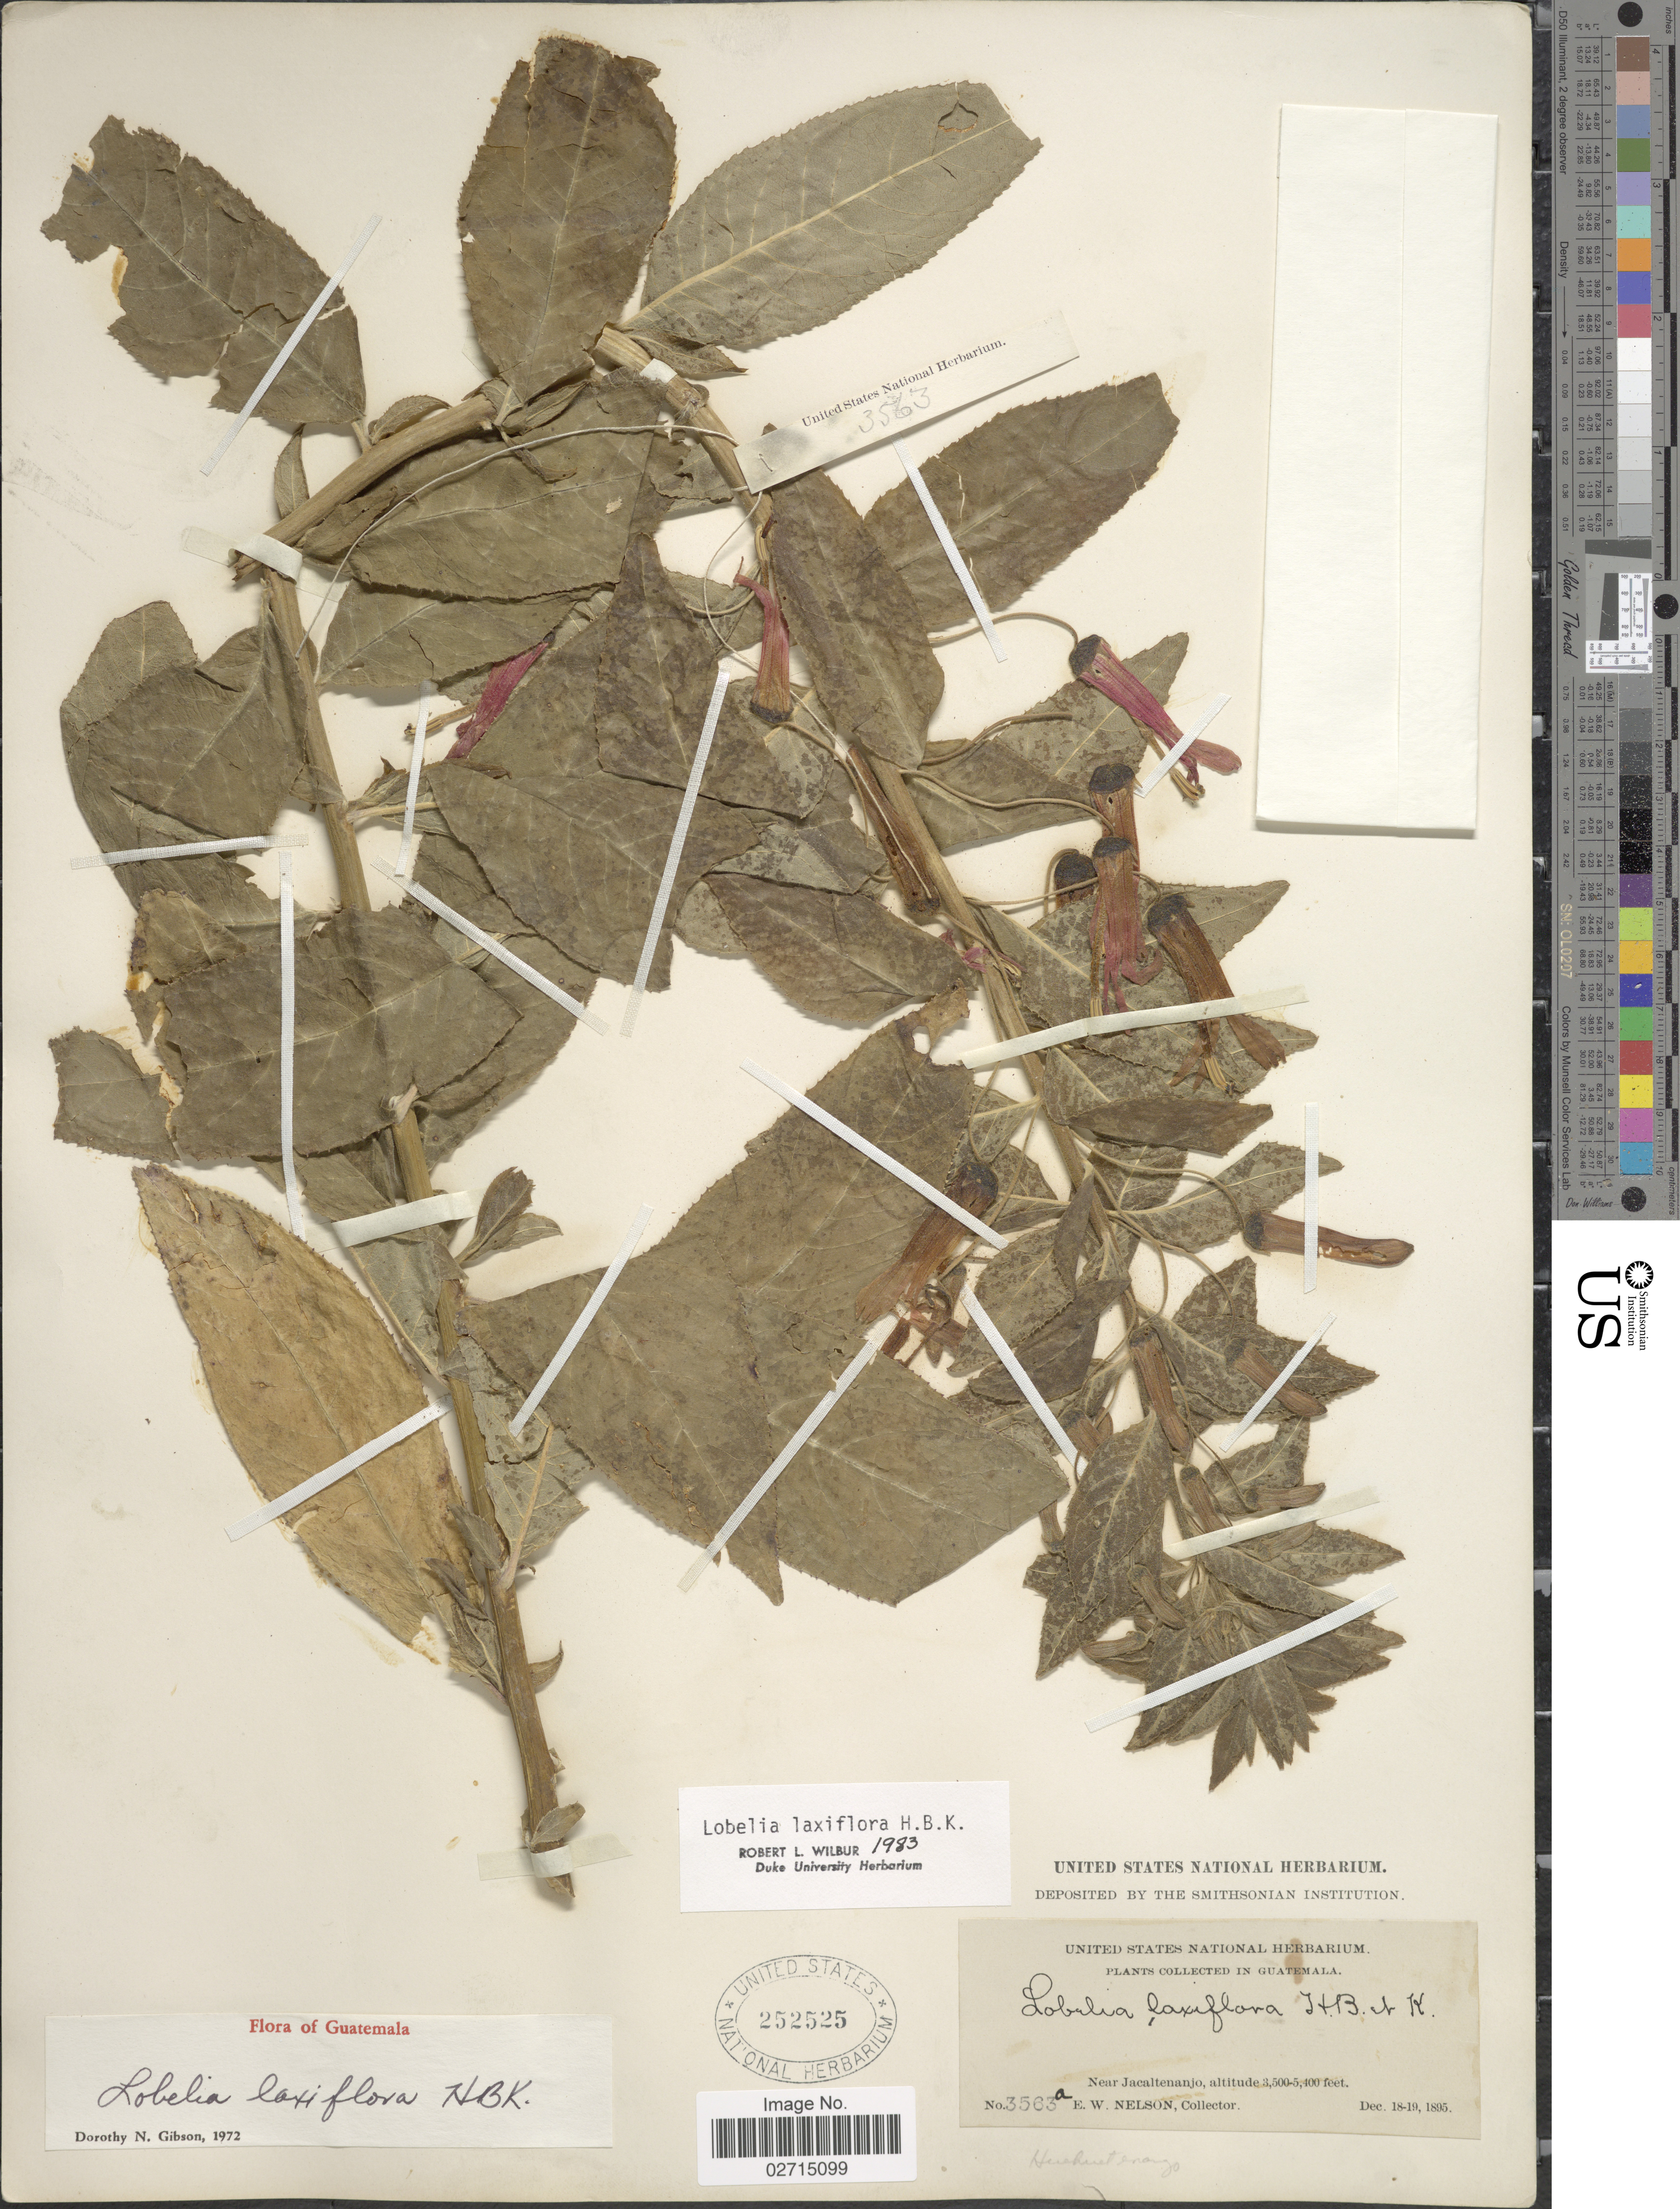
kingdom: Plantae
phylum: Tracheophyta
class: Magnoliopsida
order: Asterales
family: Campanulaceae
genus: Lobelia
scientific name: Lobelia laxiflora subsp. laxiflora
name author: Kunth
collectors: E. W. Nelson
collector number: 3563a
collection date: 1895-12-18/1895-12-19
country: Guatemala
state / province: Huehuetenango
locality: Near Jacaltenanjo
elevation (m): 1067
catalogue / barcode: US 252525